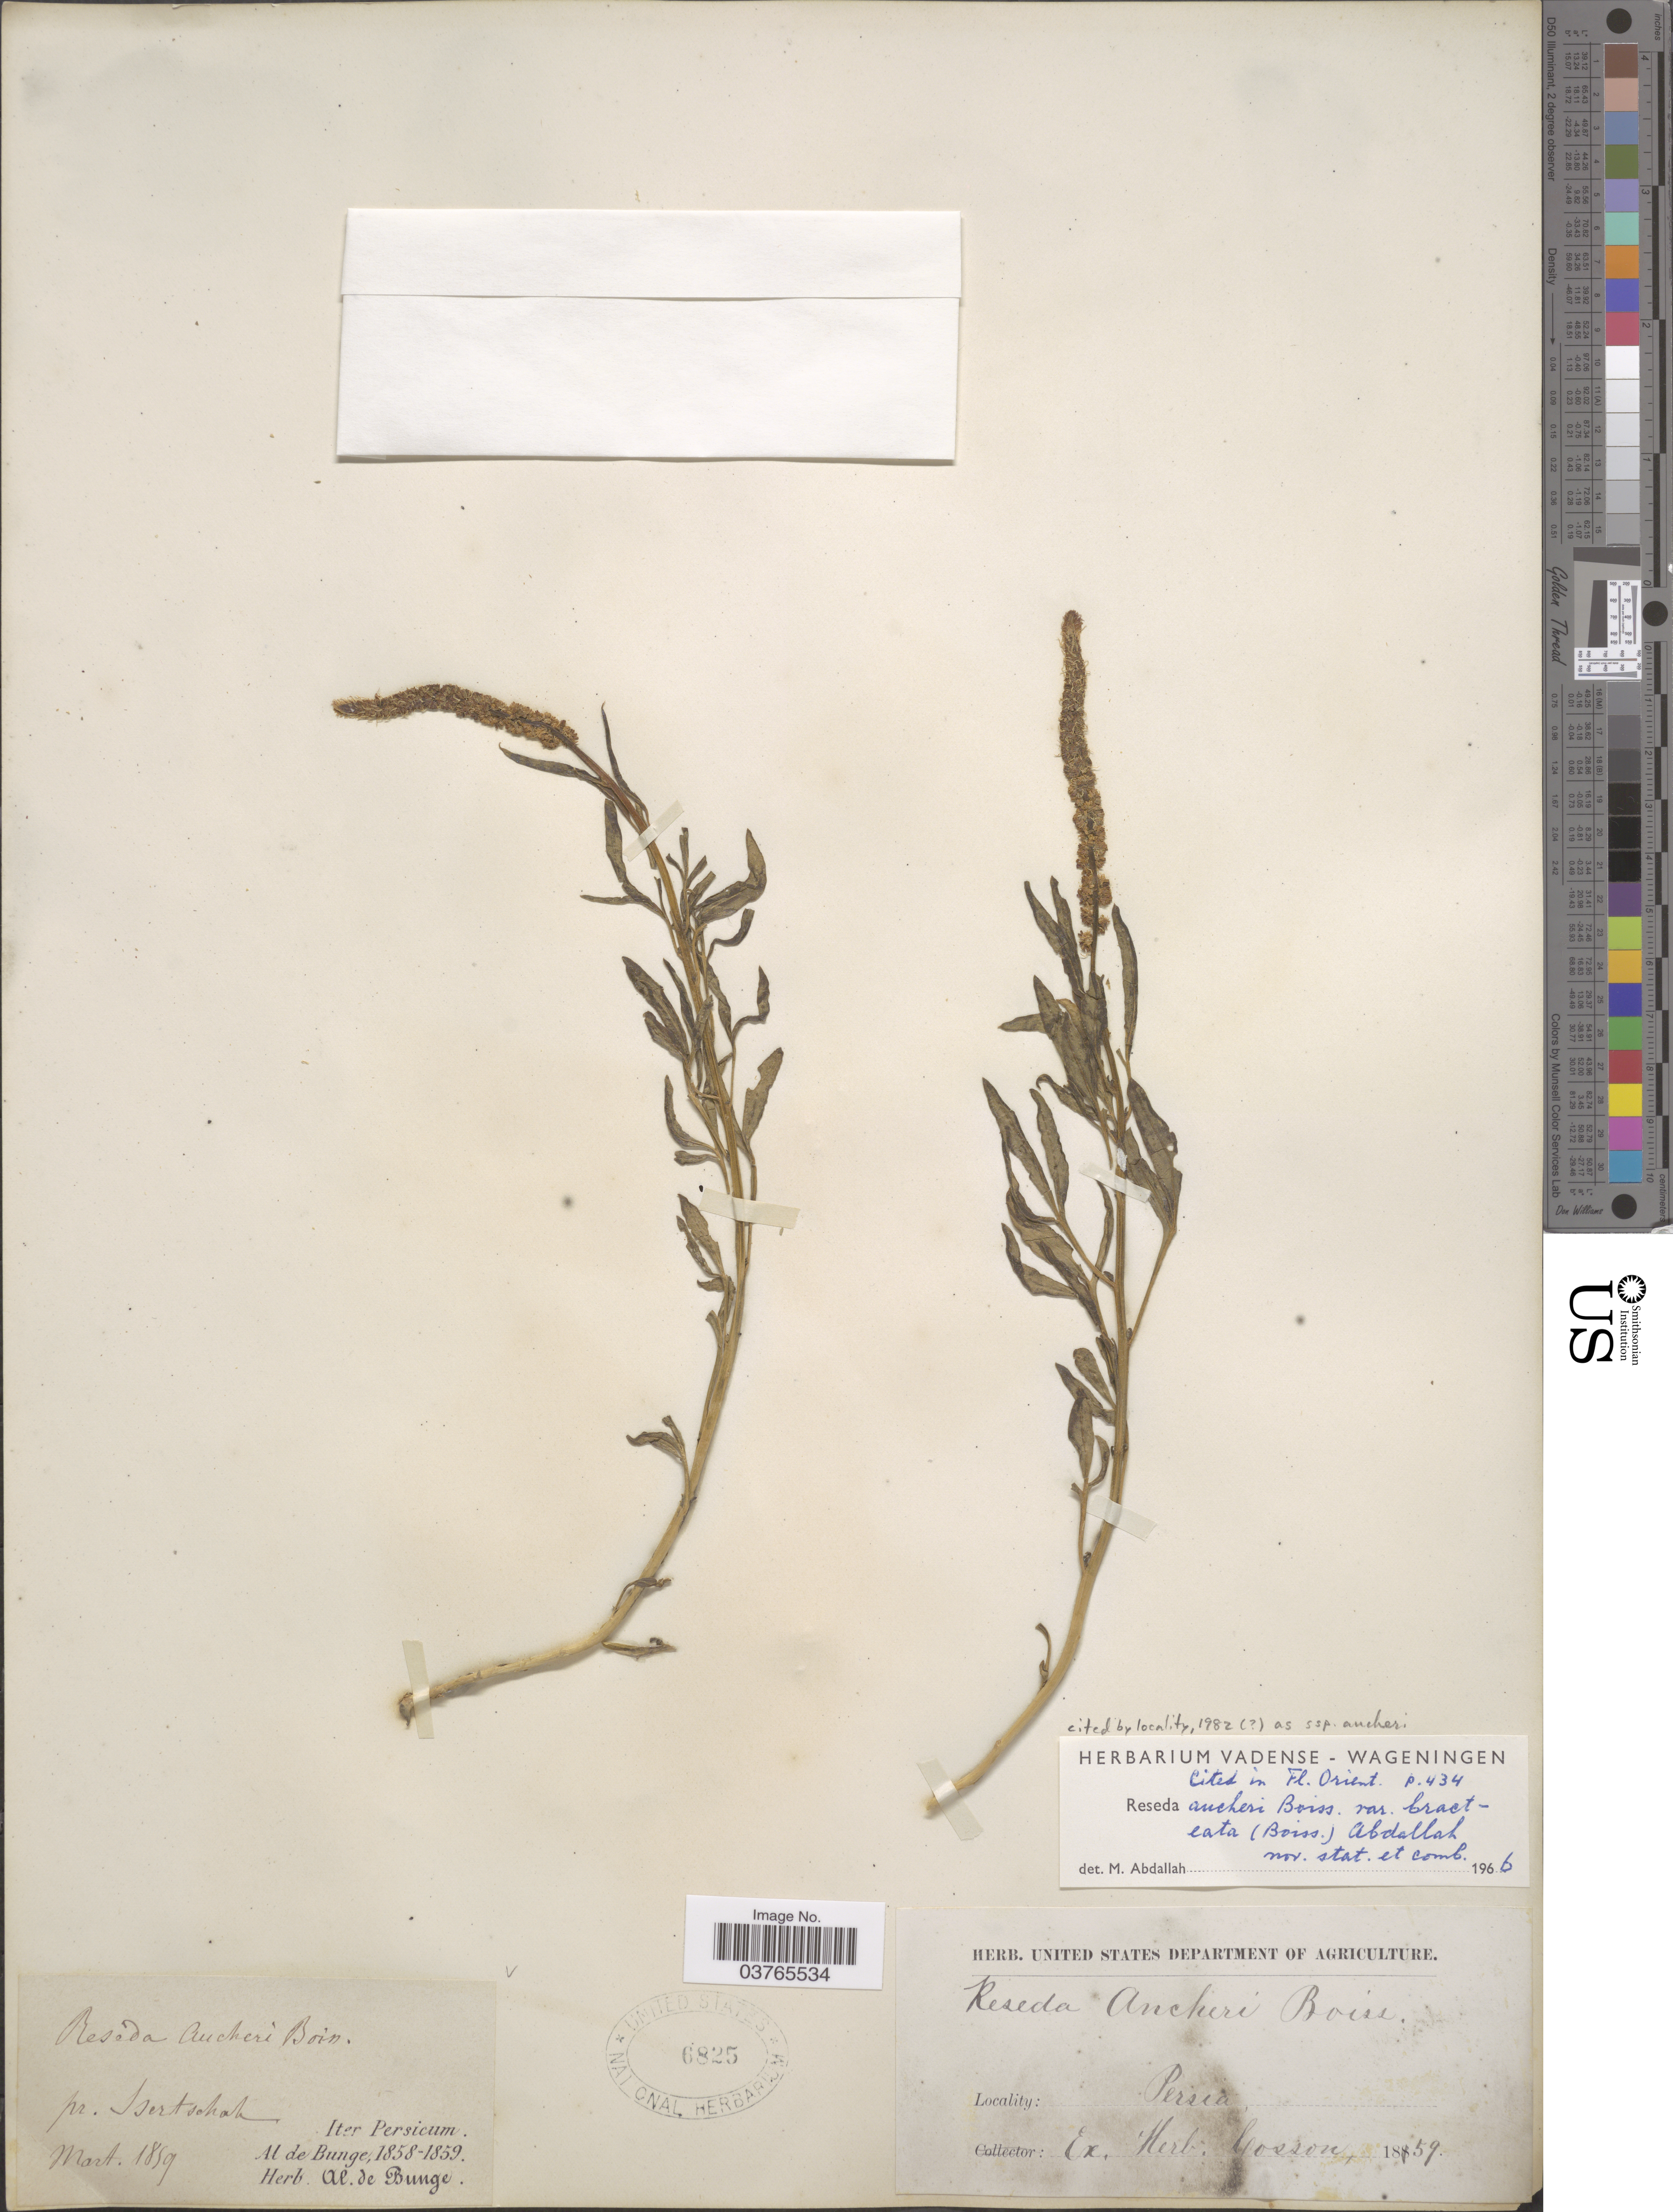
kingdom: Plantae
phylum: Tracheophyta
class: Magnoliopsida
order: Brassicales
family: Resedaceae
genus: Reseda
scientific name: Reseda aucheri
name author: Boiss.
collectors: A. de Bunge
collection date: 1859-03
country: Iran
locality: Iter Persicum. Pr. Ssertschah. Persia.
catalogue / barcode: US 6825